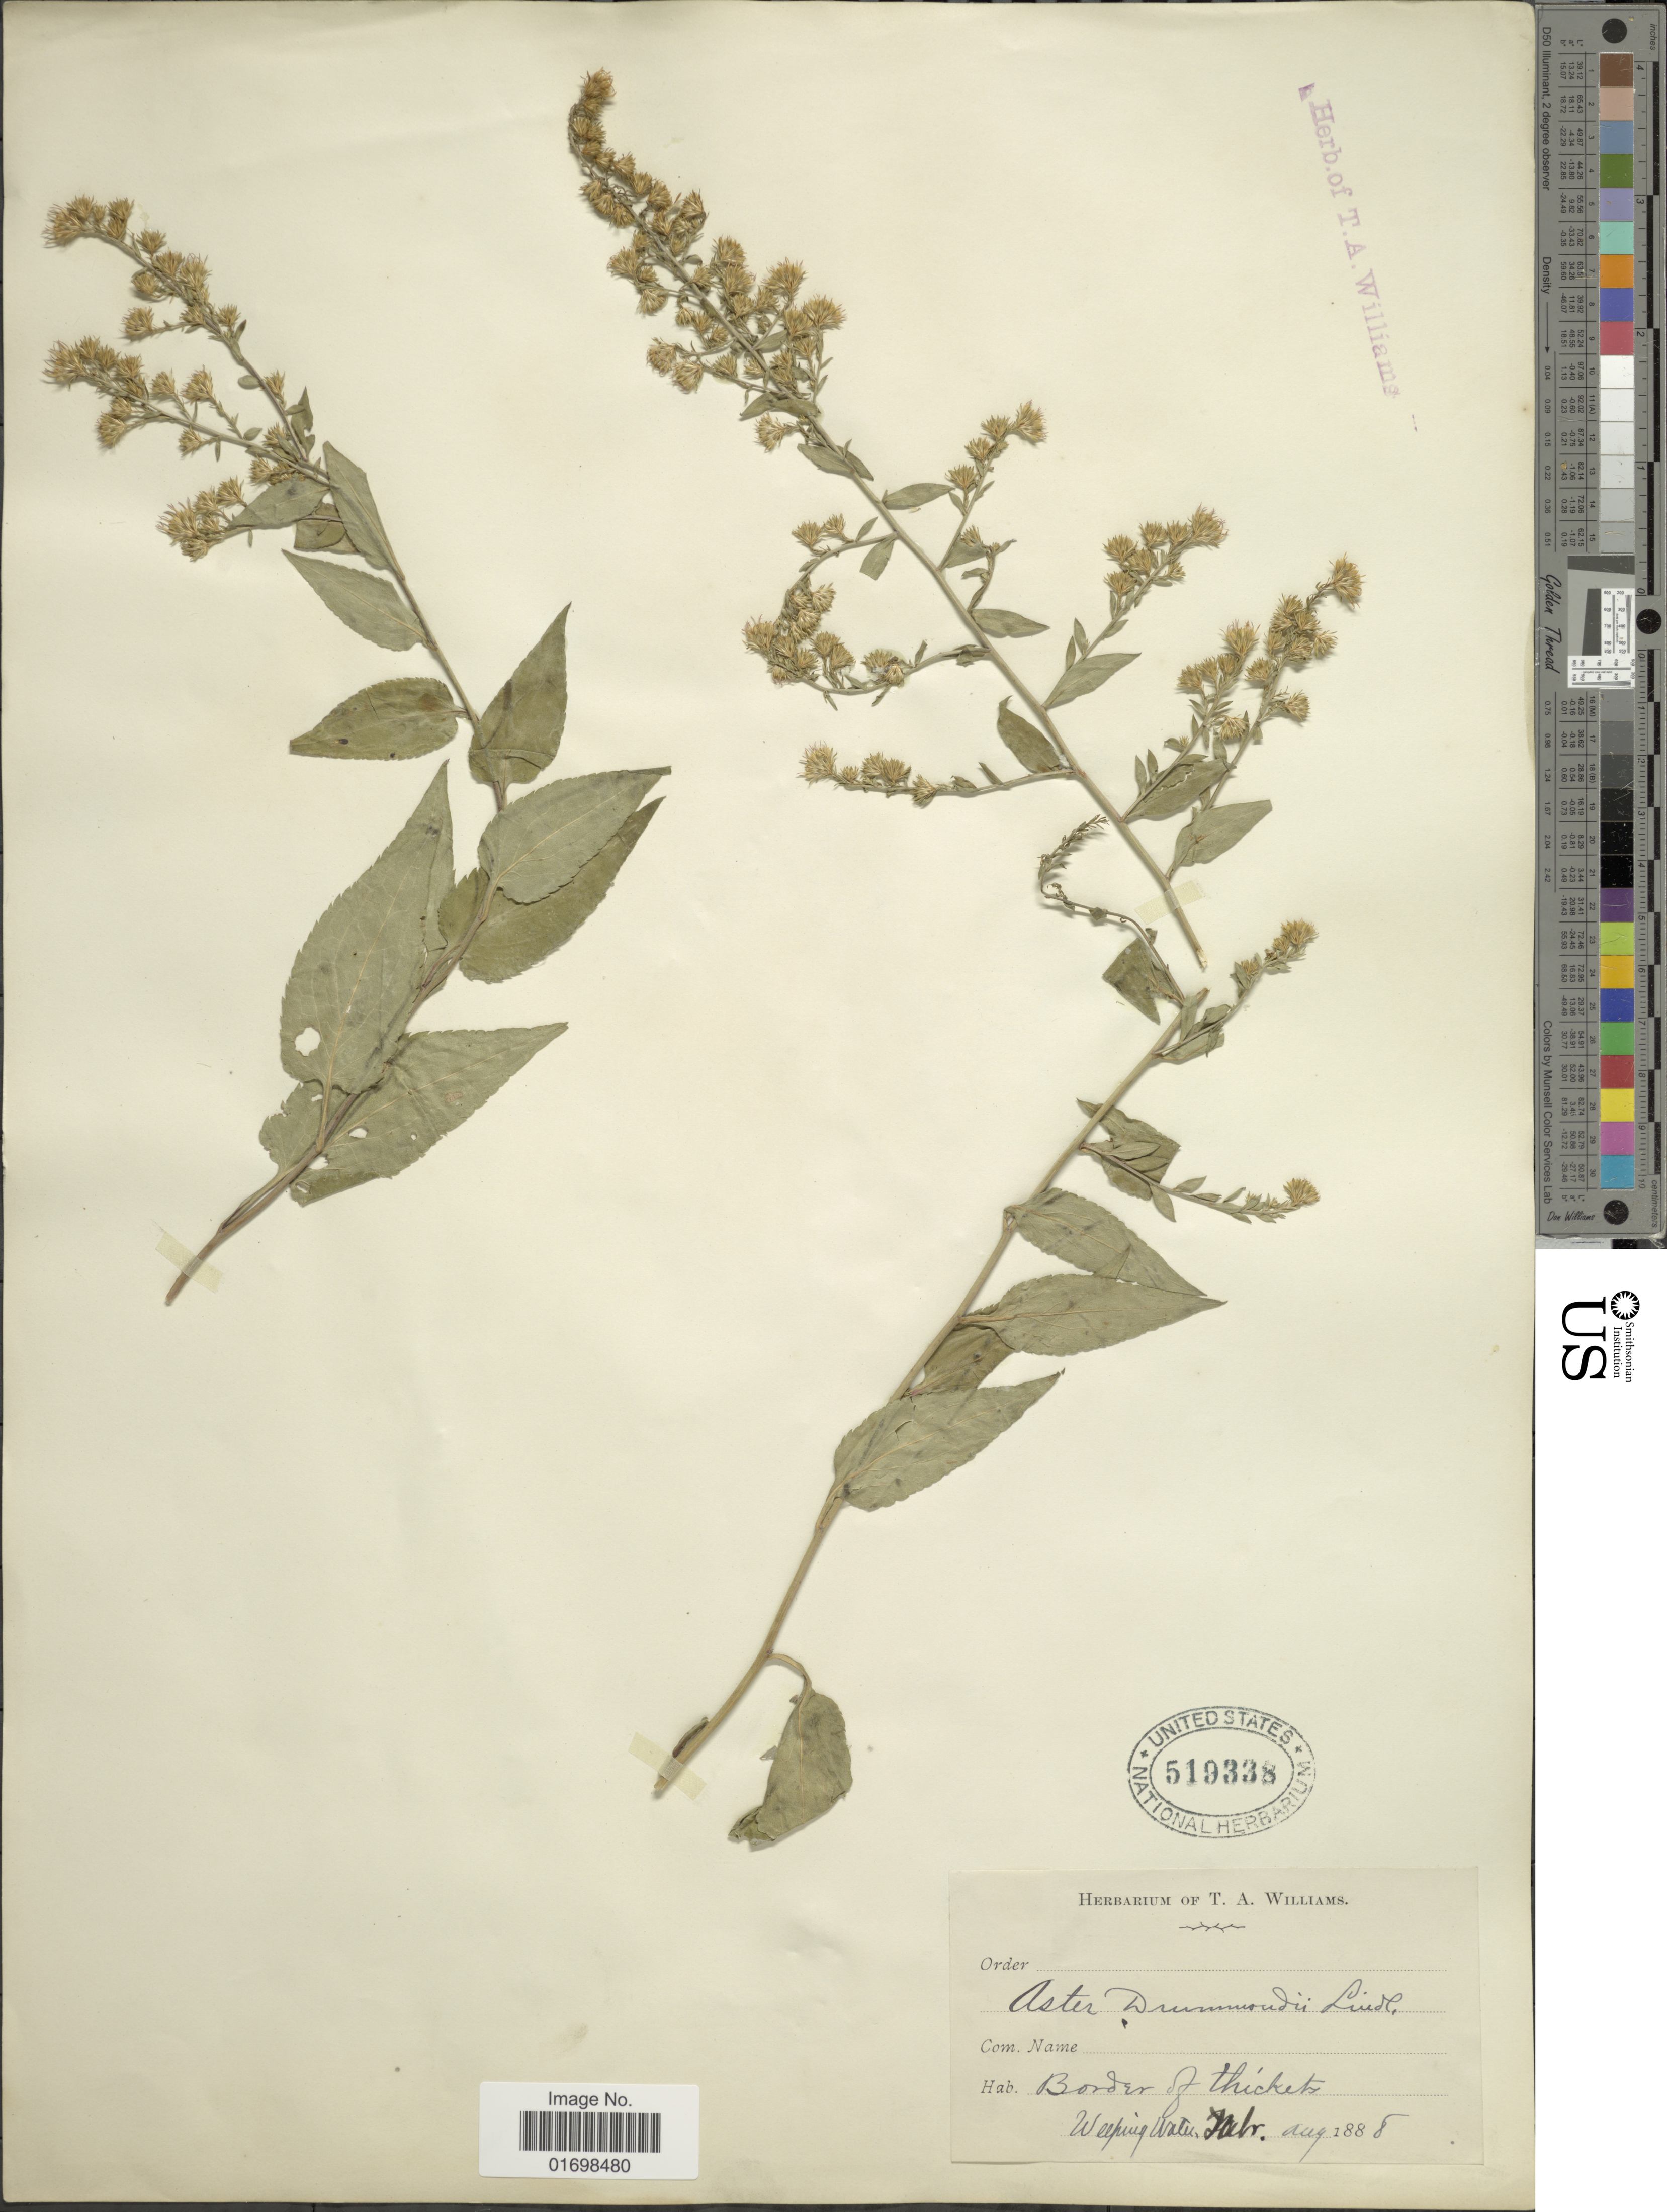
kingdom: Plantae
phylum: Tracheophyta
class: Magnoliopsida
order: Asterales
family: Asteraceae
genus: Symphyotrichum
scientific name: Symphyotrichum drummondii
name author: (Lindl.) G.L. Nesom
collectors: ex herb. Thos. A. Williams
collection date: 1888-08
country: United States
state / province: Nebraska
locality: Border of Thickets, Weeping Water Nebr.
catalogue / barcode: US 519338